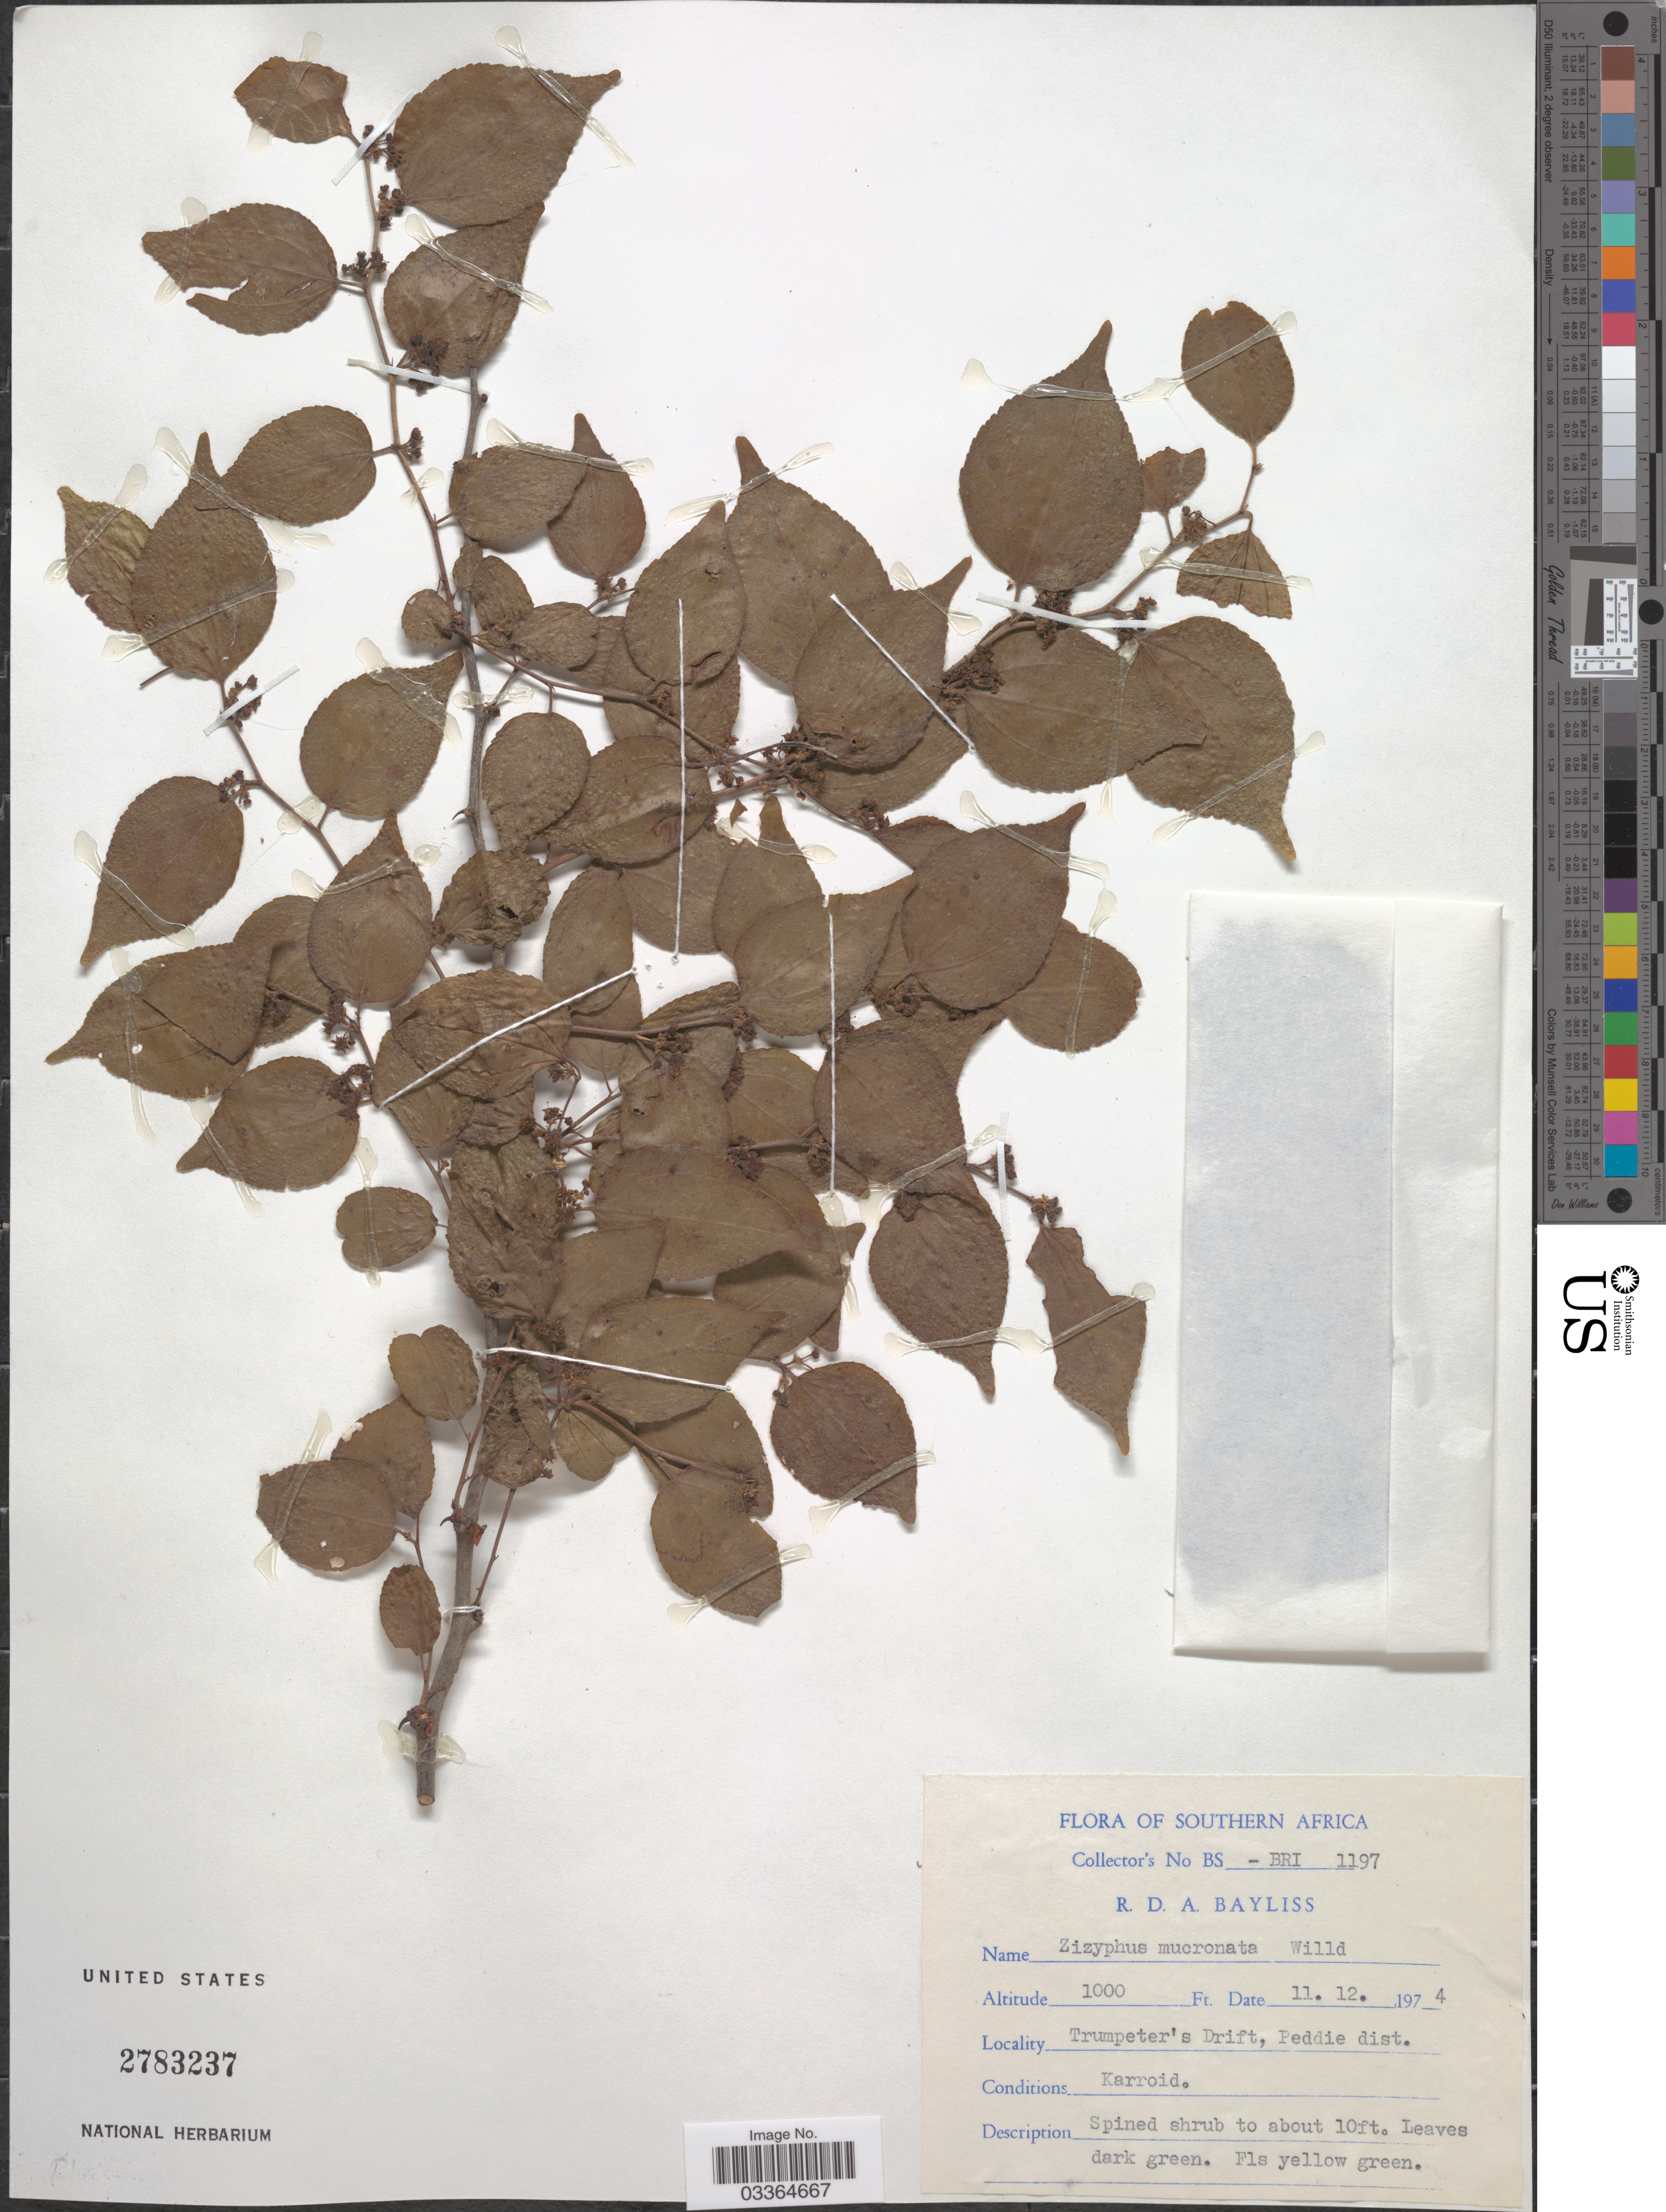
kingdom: Plantae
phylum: Tracheophyta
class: Magnoliopsida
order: Rosales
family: Rhamnaceae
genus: Ziziphus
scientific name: Ziziphus mucronata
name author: Willd.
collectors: R. Bayliss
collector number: BS-BRI 1197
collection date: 1974-12-11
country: South Africa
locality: Southern Africa. Trumpeter's Drift, Peddie dist.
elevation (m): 305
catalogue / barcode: US 2783237